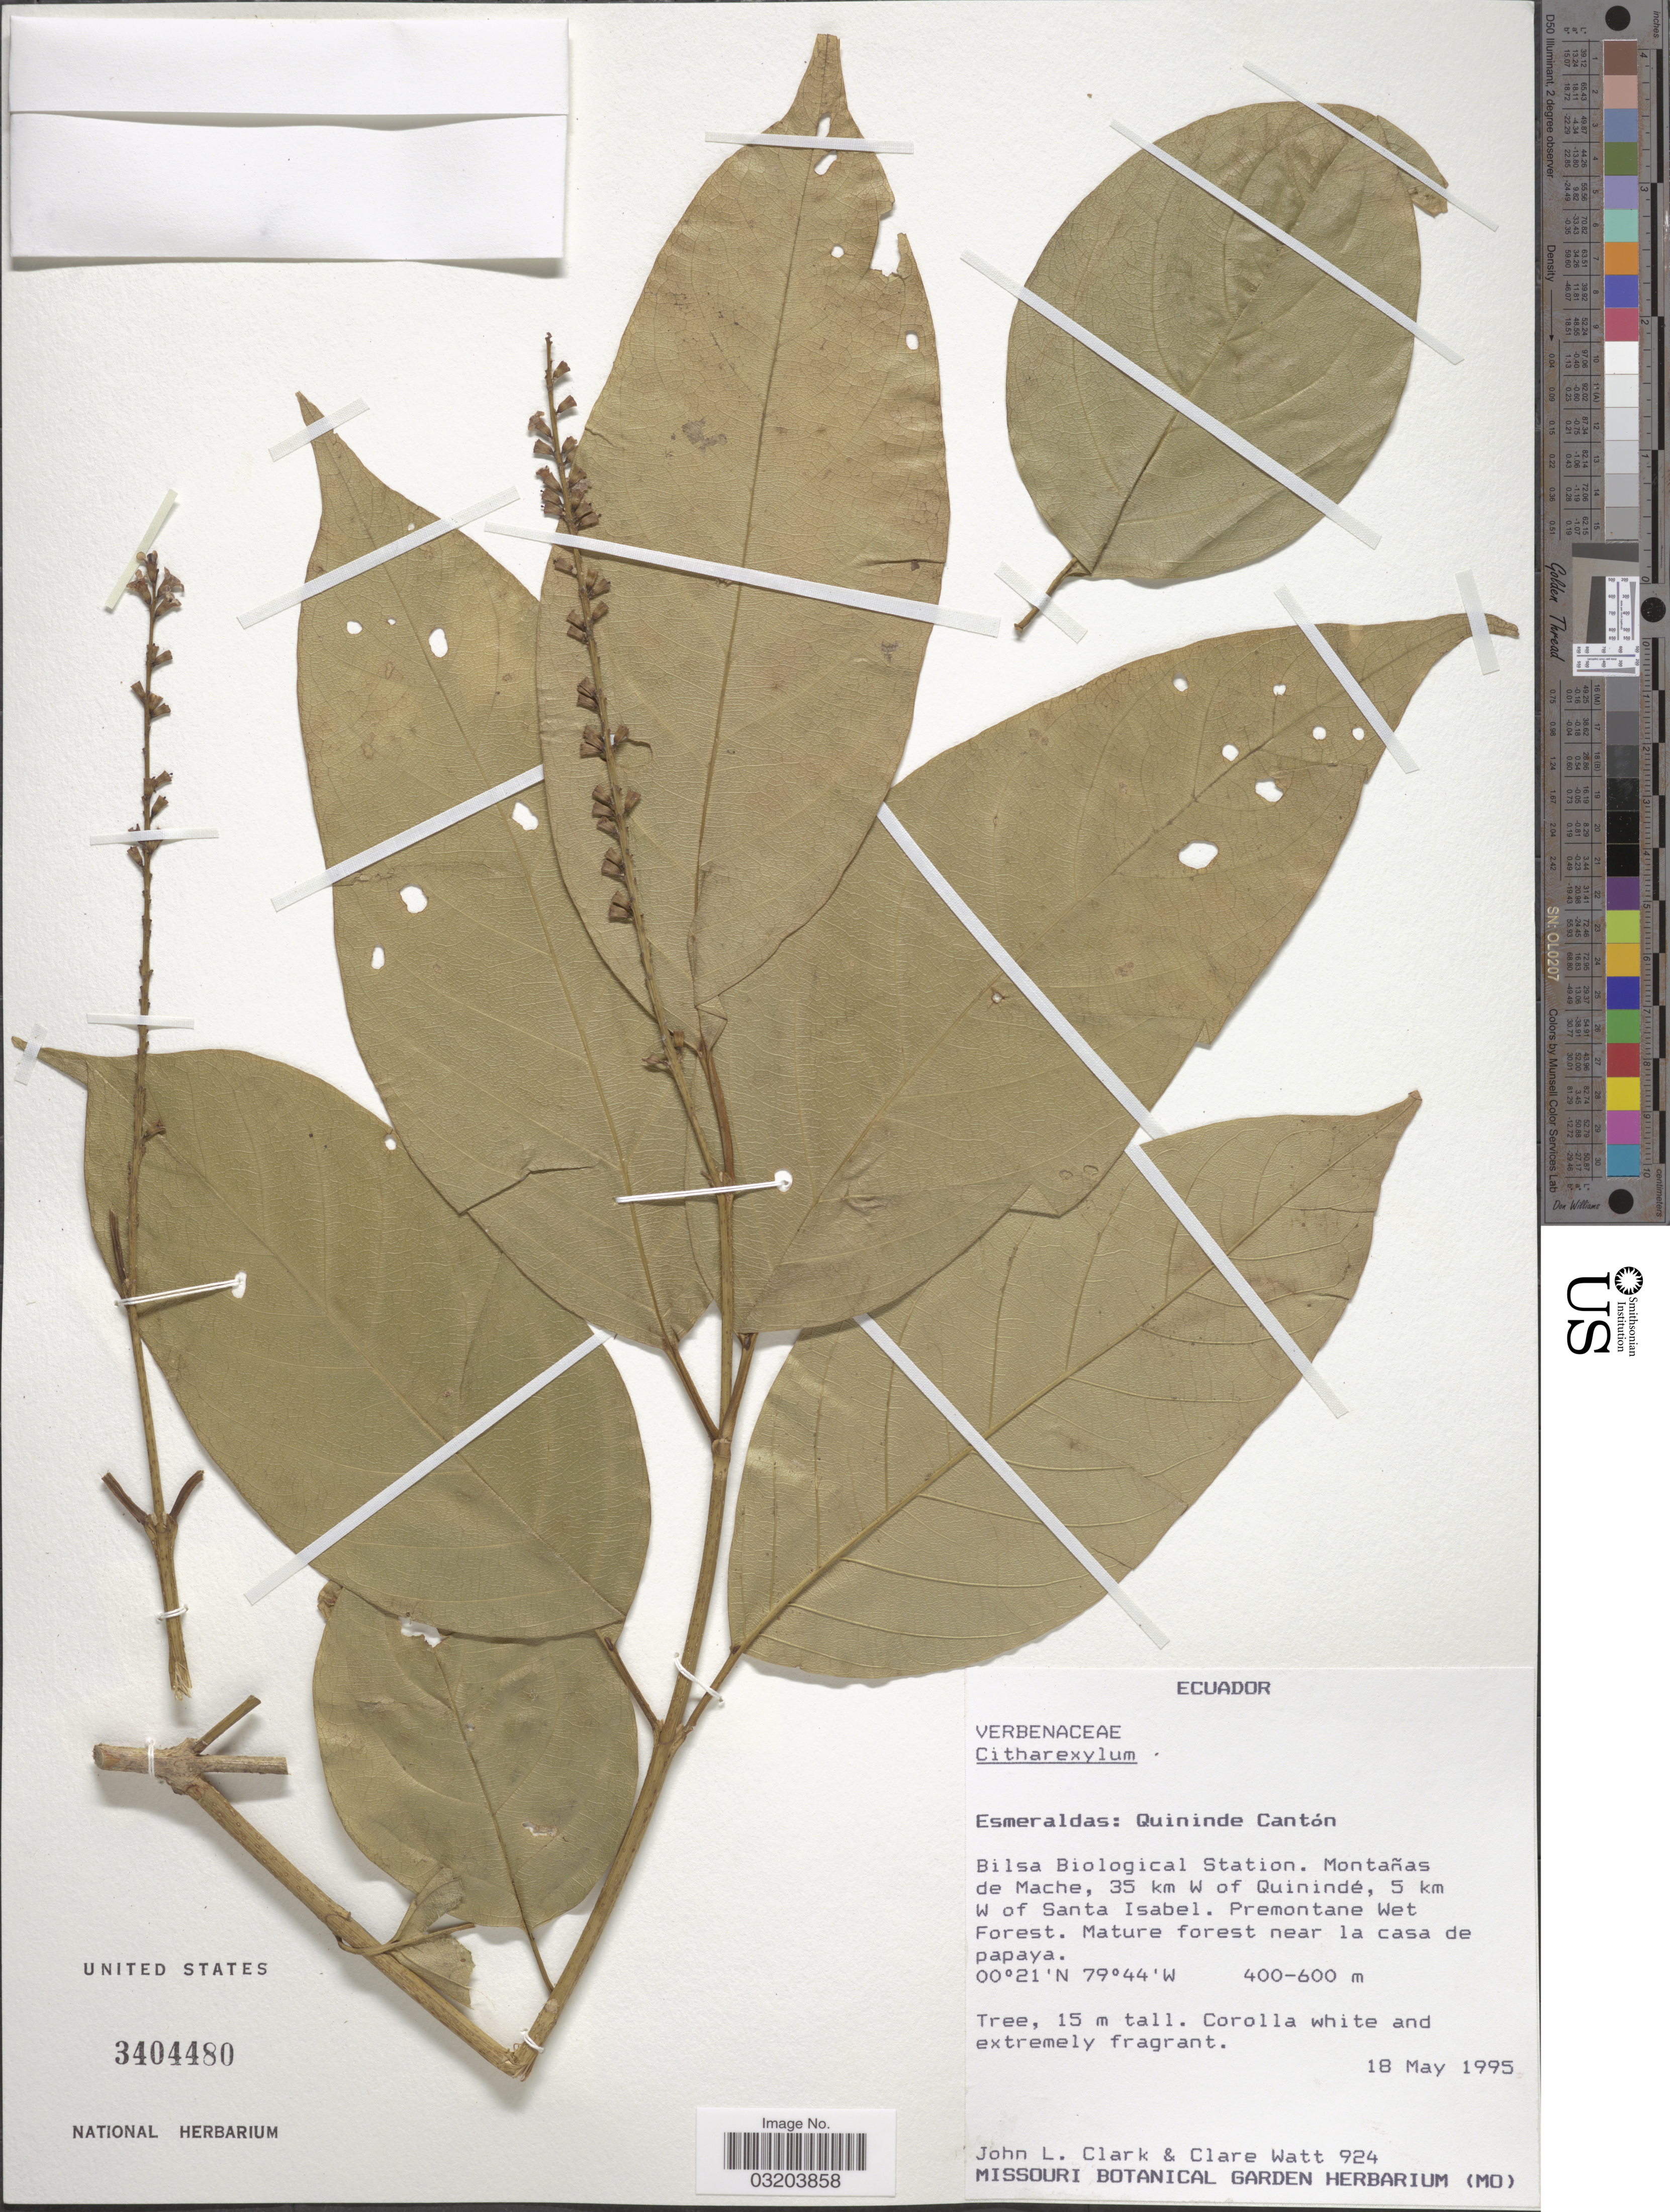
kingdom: Plantae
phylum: Tracheophyta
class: Magnoliopsida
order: Lamiales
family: Verbenaceae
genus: Citharexylum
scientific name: Citharexylum sp.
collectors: J. L. Clark & C. Watt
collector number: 924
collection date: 1995-05-18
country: Ecuador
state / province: Esmeraldas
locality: Quininde Cantón. Bilsa Biological Station. Montañas de Mache, 35 km W of Quinindé, 5 km W of Santa Isabel. Premontane Wet Forest. Mature forest near la casa de papaya.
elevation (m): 400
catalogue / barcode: US 3404480